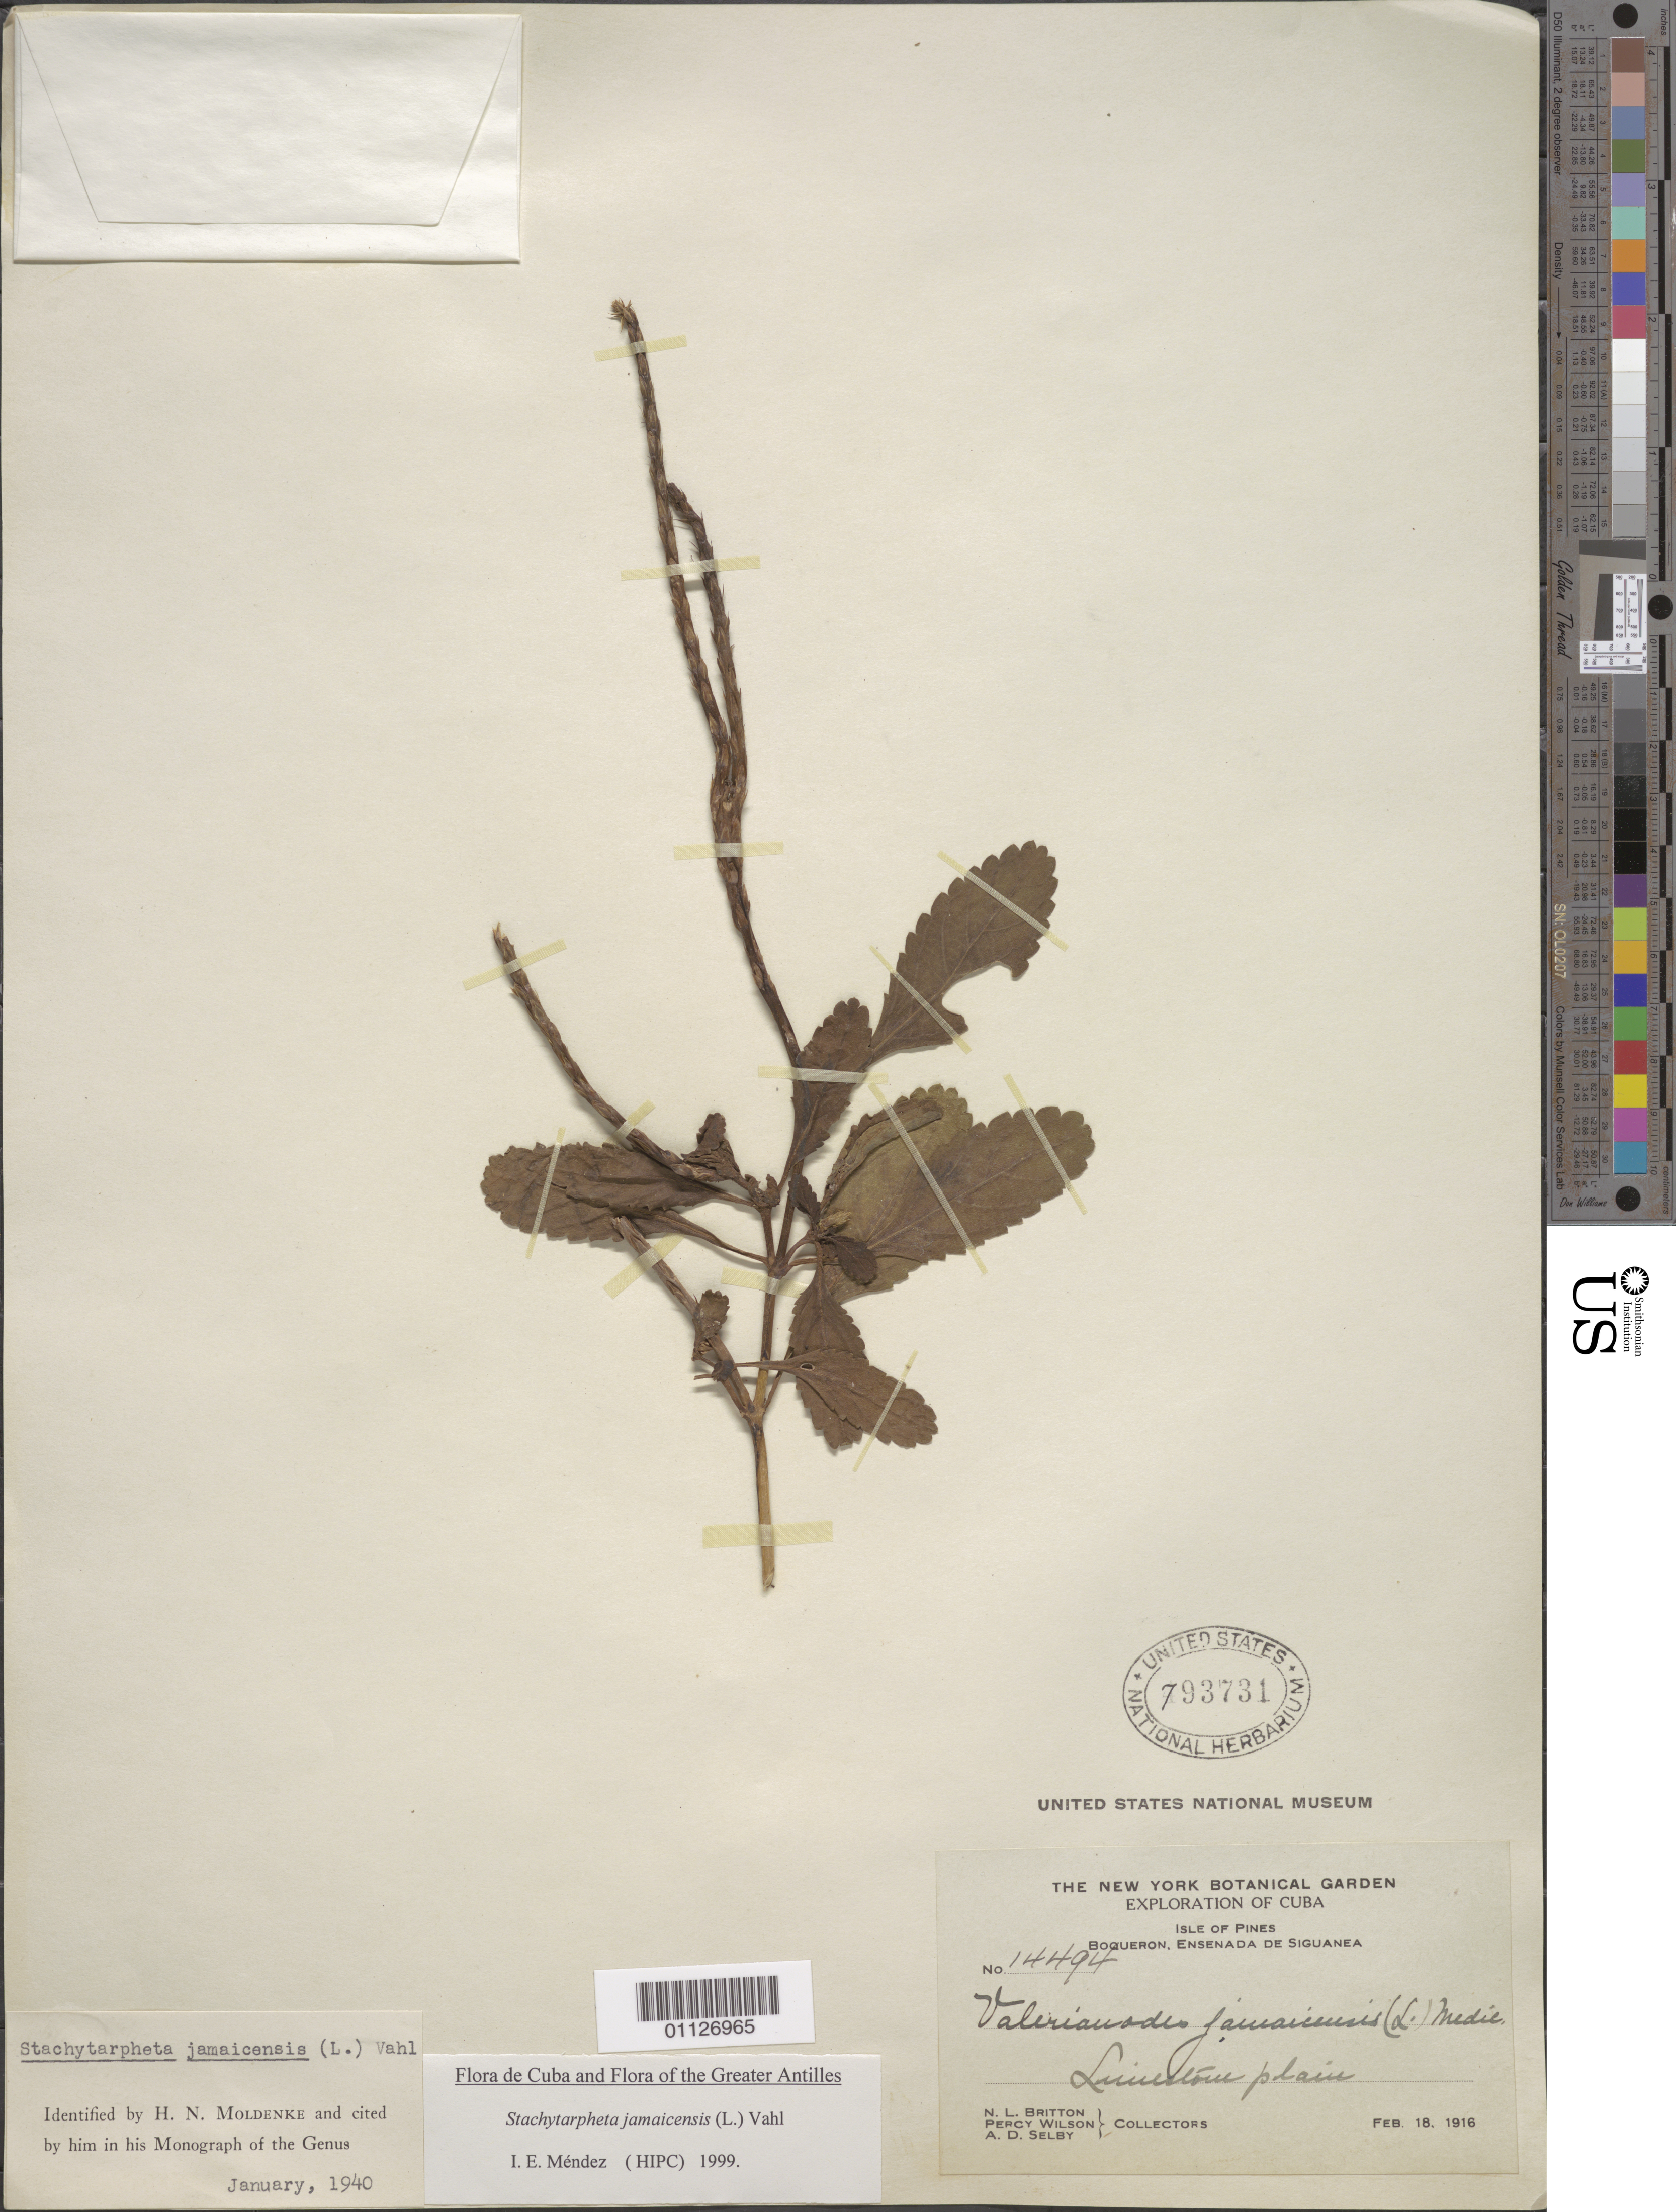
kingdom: Plantae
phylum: Tracheophyta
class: Magnoliopsida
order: Lamiales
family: Verbenaceae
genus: Stachytarpheta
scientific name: Stachytarpheta jamaicensis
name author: (L.) Vahl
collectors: N. Britton, P. Wilson & A. Selby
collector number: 14494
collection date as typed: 18 Feb 1916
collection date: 1916-02-18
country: Cuba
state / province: Isla de La Juventud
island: Isla de la Juventud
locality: Isle of Pines, Boqueron, Ensenada de Siguanea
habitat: limestone plain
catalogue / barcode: US 793731